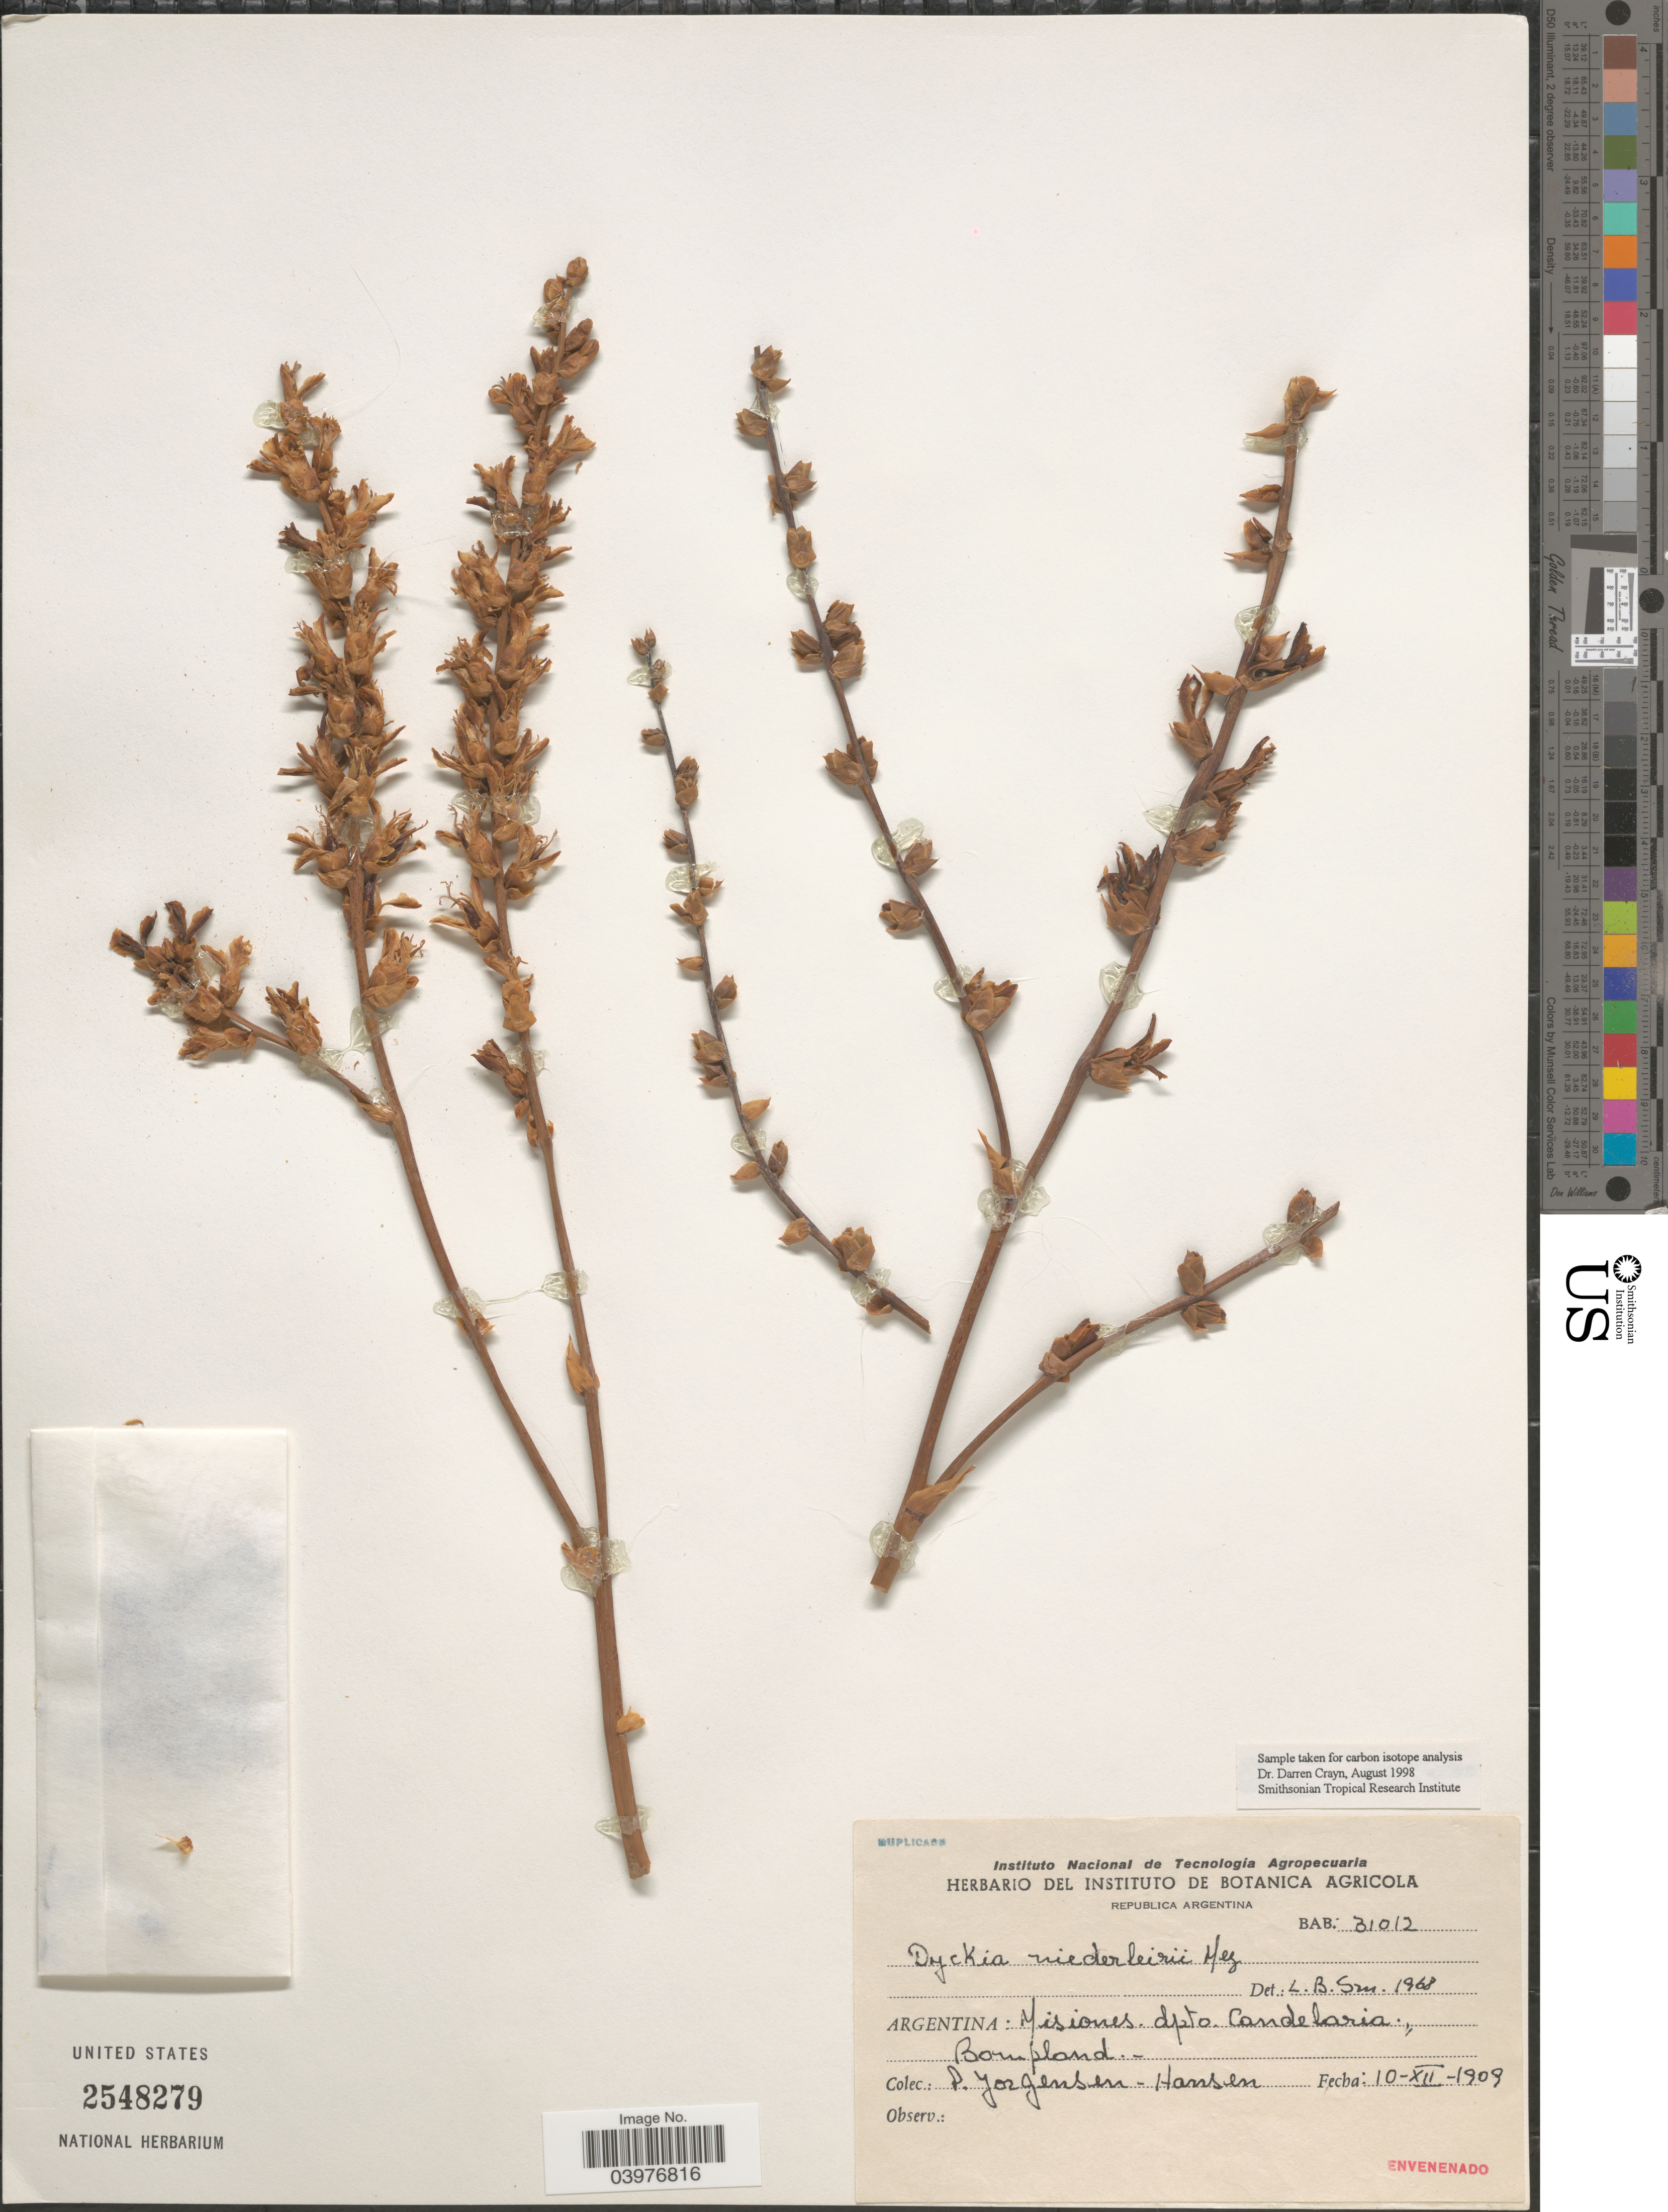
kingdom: Plantae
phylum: Tracheophyta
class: Liliopsida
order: Poales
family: Bromeliaceae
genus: Dyckia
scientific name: Dyckia niederleinii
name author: Mez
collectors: P. Jörgensen & -. Hansen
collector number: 31012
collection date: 1909-12-10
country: Argentina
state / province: Misiones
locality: Dpto. Candelaria. Bompland.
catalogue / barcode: US 2548279